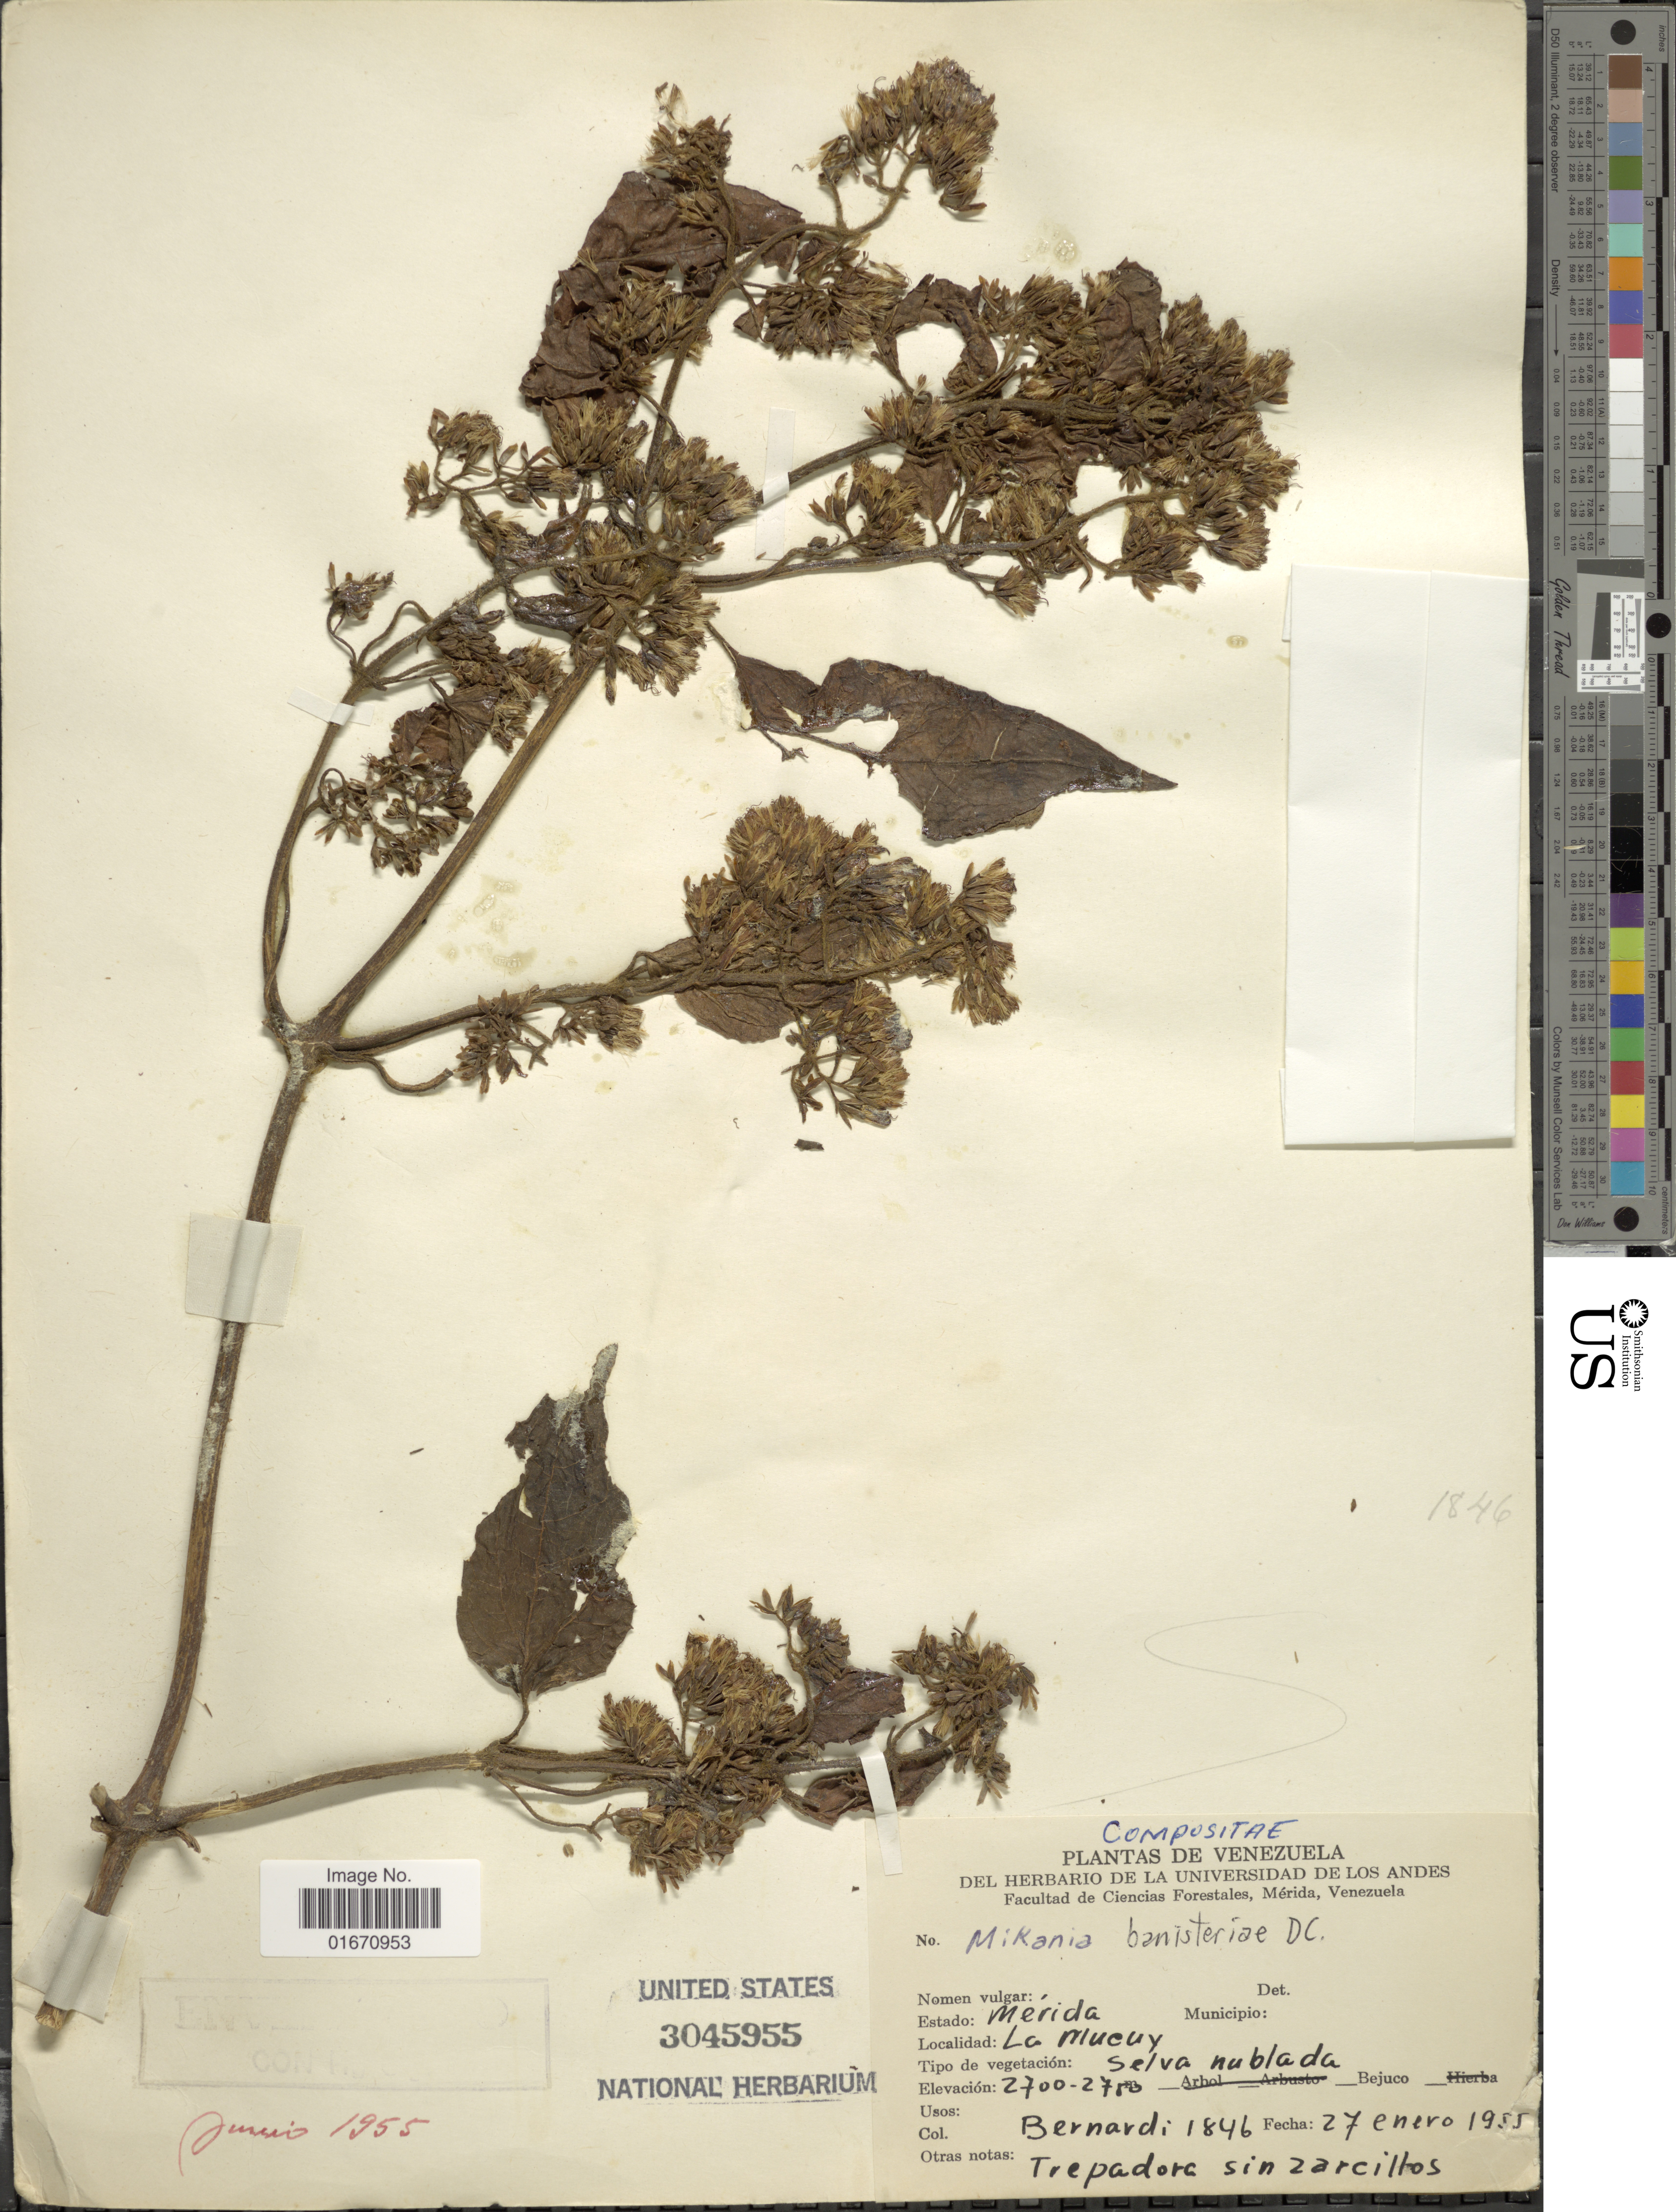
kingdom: Plantae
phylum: Tracheophyta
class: Magnoliopsida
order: Asterales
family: Asteraceae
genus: Mikania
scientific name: Mikania banisteriae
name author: DC.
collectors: Bernardi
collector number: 1846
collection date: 1955-01-27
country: Venezuela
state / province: Mérida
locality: La Mucuy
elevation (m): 2700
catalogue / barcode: US 3045955